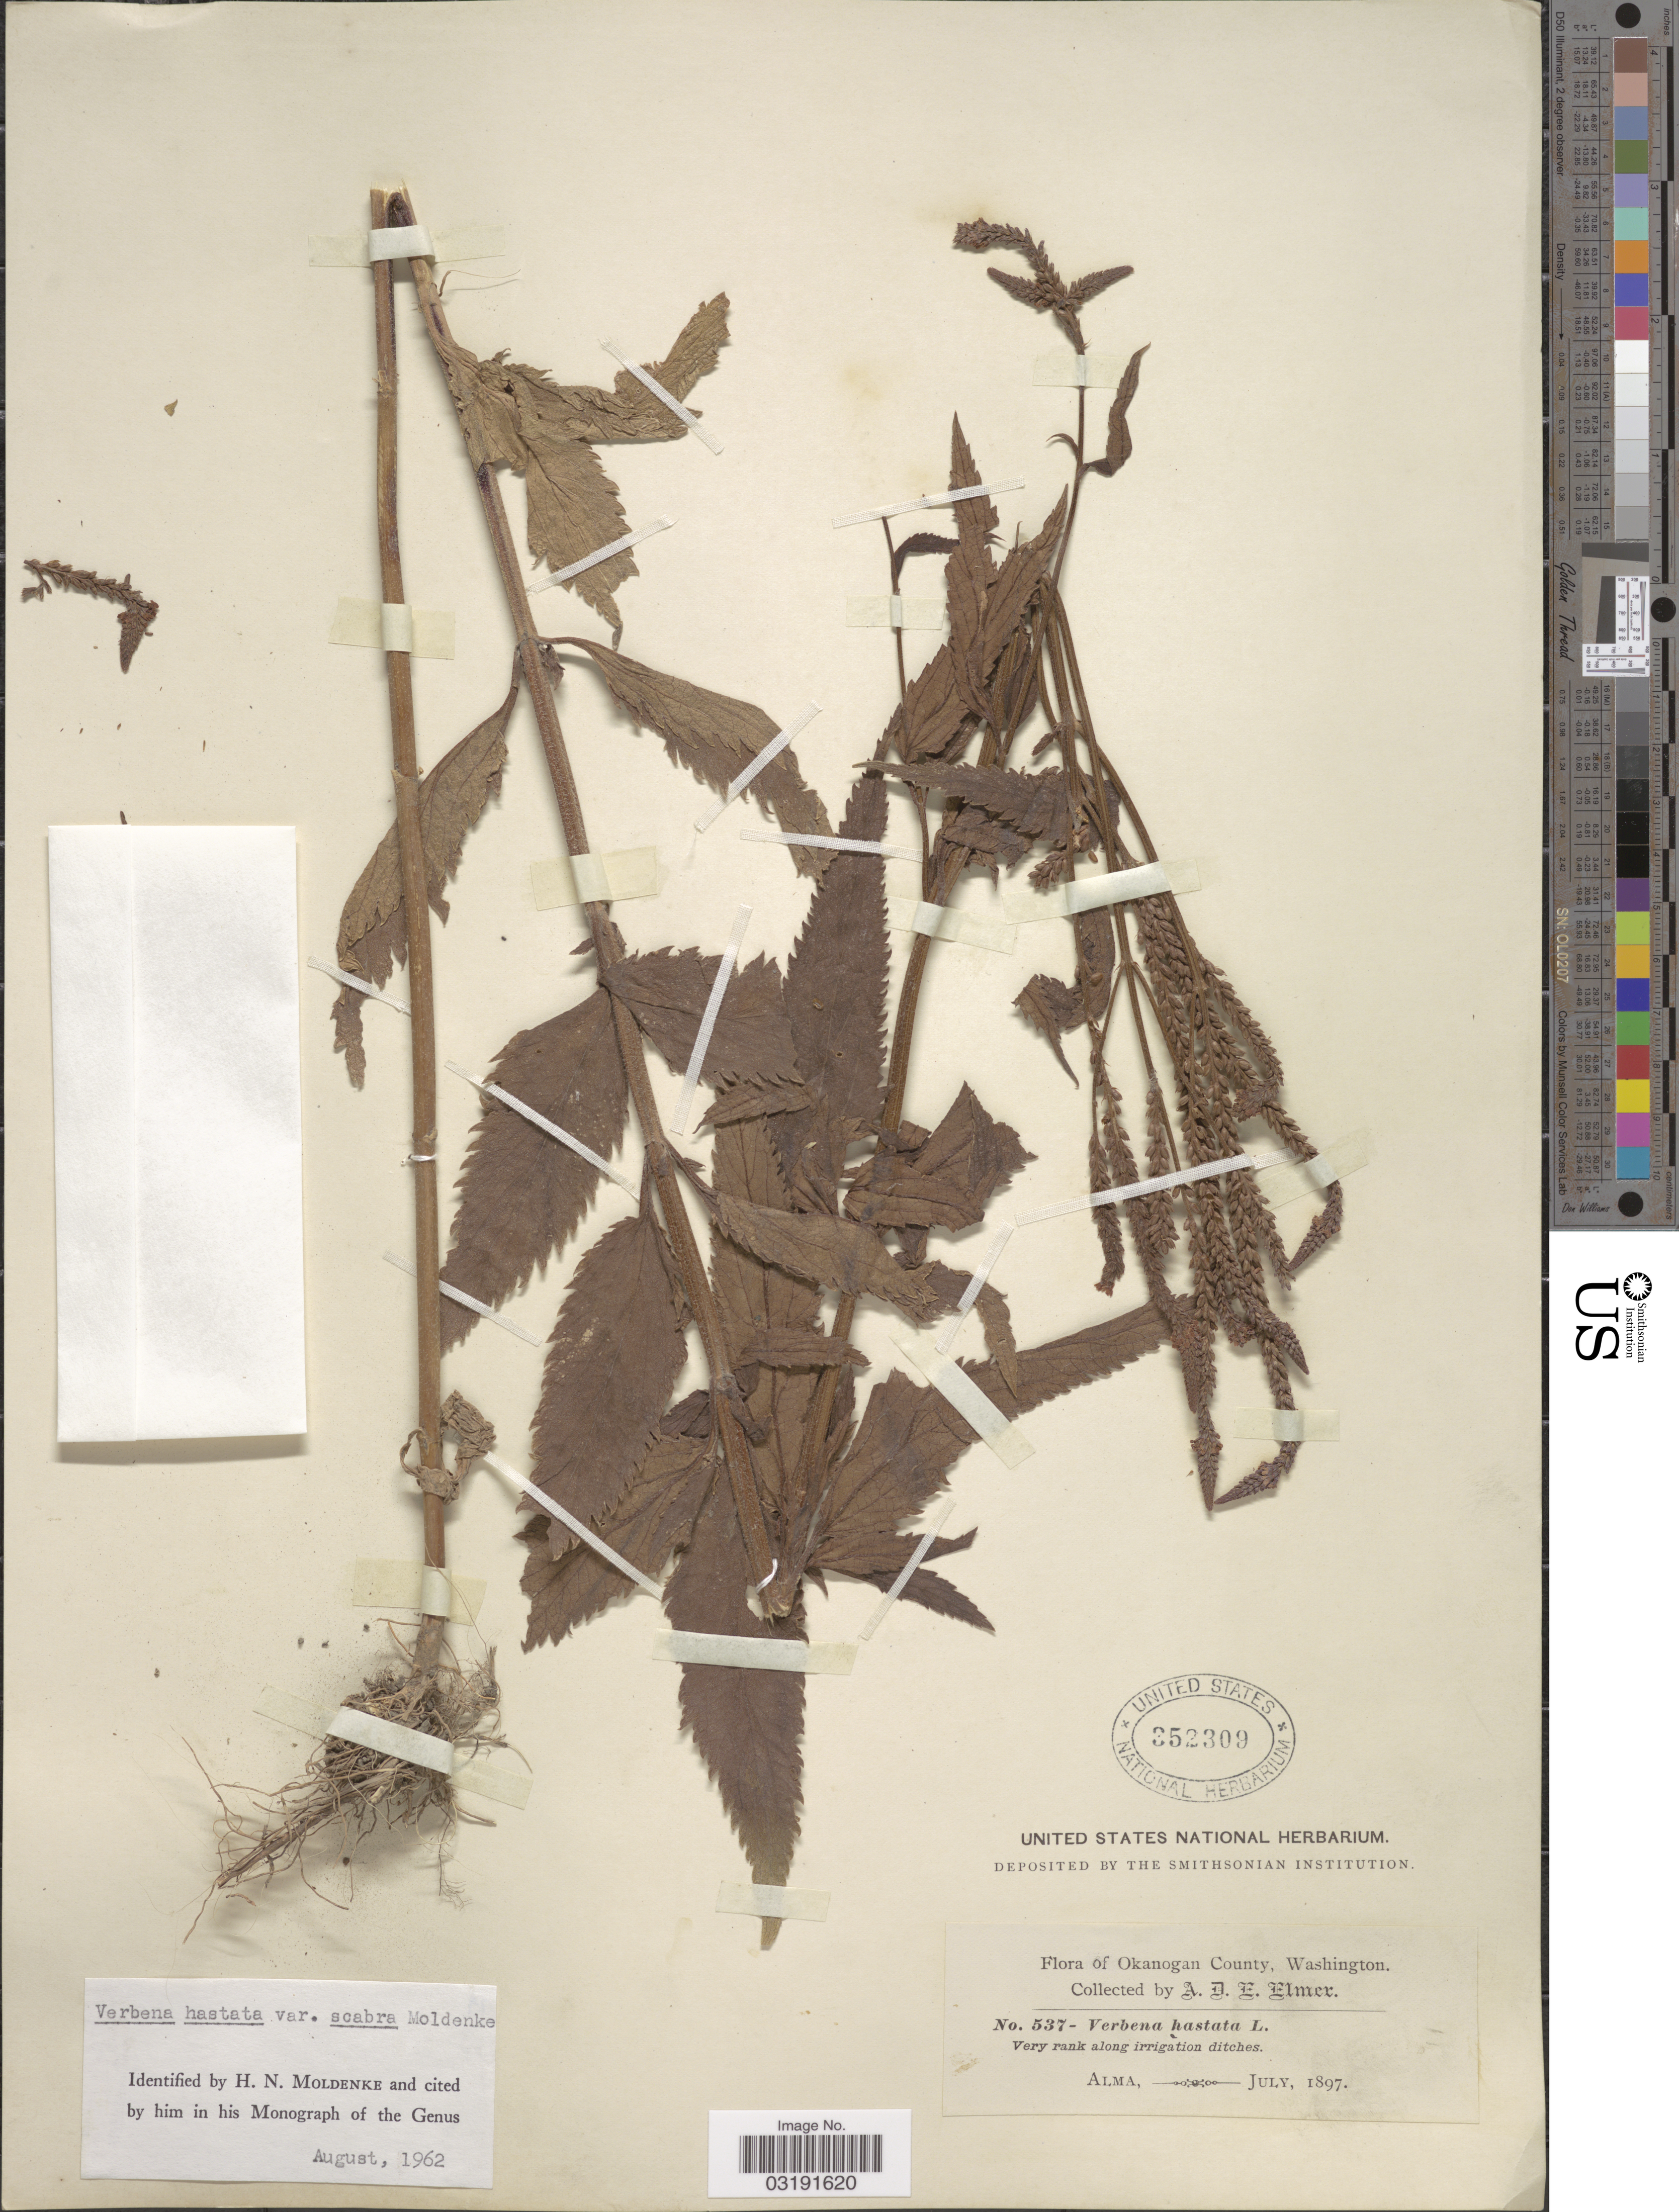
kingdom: Plantae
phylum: Tracheophyta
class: Magnoliopsida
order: Lamiales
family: Verbenaceae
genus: Verbena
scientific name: Verbena hastata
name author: L.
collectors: A. D. E. Elmer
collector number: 537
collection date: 1897-07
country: United States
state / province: Washington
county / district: Okanogan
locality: Okanogan County, Alma.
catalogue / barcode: US 352309